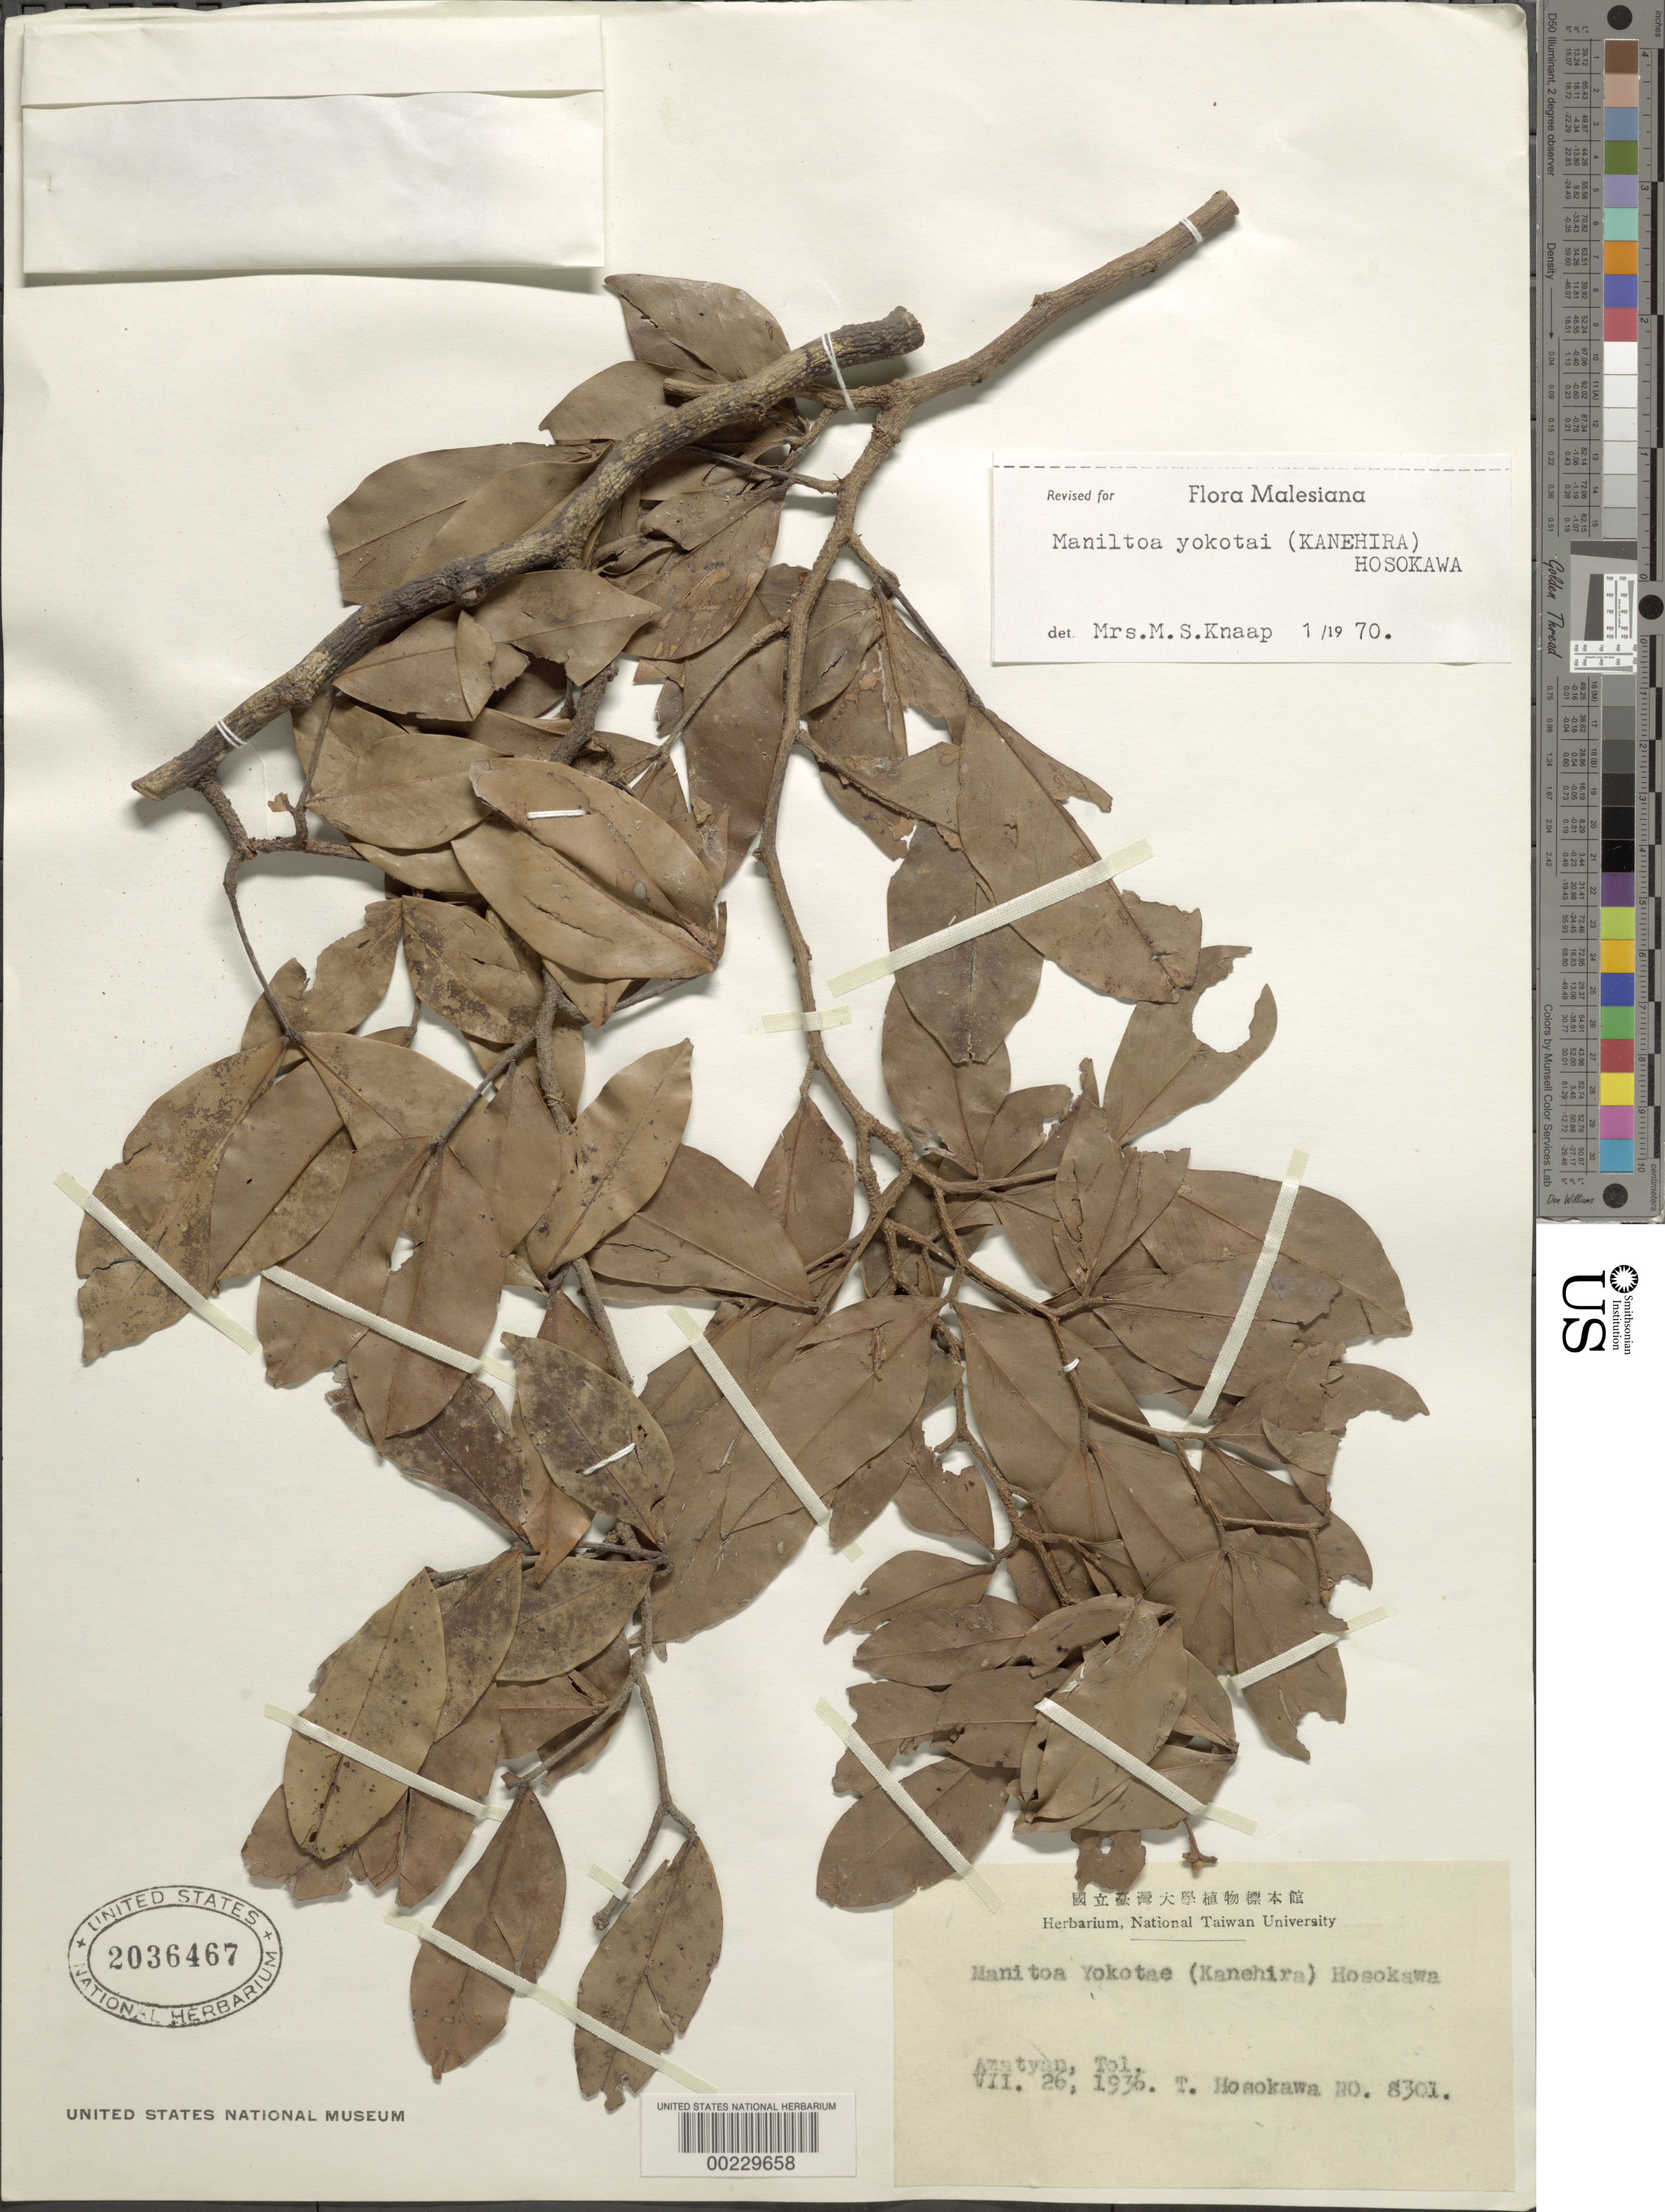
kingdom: Plantae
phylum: Tracheophyta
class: Magnoliopsida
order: Fabales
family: Fabaceae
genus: Maniltoa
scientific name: Maniltoa yokotai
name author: (Kaneh.) Hosok.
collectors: T. Hosokawa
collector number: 8301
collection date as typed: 26 Jul 1936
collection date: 1936-07-26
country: Micronesia, Federated States of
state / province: Truk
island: Tol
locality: Amatyan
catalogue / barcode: US 2036467